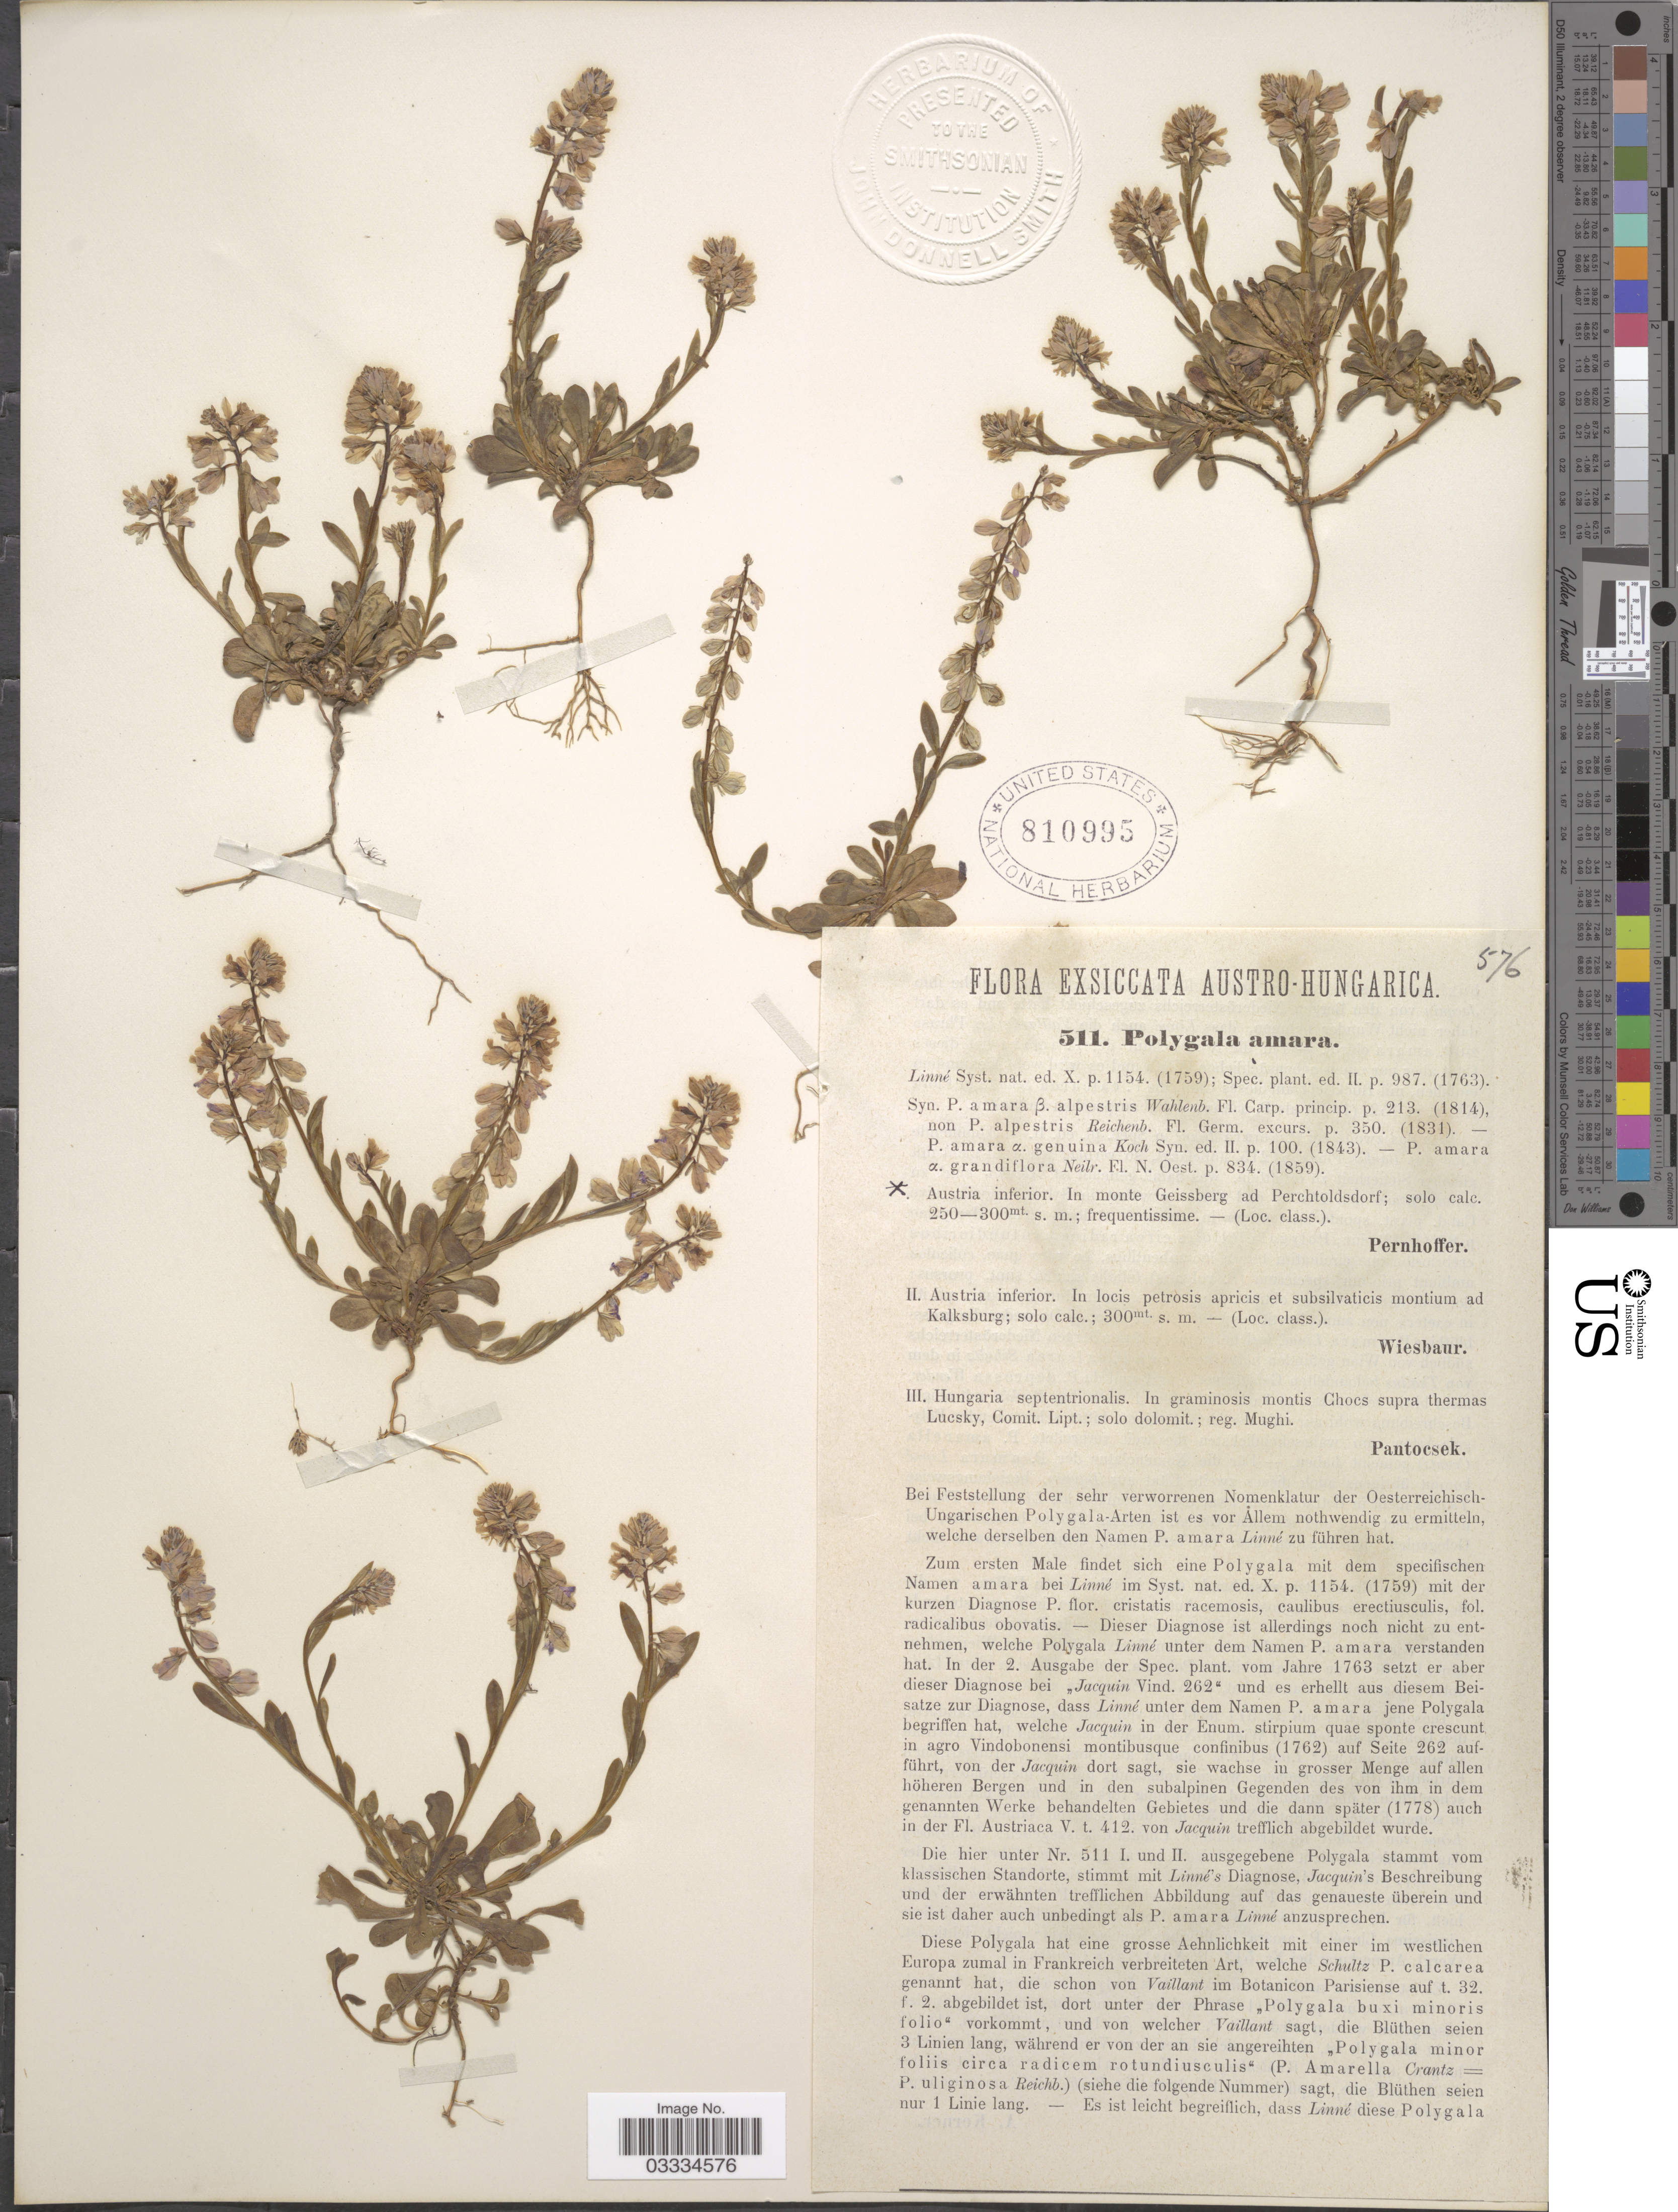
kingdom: Plantae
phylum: Tracheophyta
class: Magnoliopsida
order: Fabales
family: Polygalaceae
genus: Polygala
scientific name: Polygala amara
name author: L.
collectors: Pernhoffer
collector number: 511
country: Austria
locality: Austro-Hungarica. Austria inferior. In monte Geissberg ad Perchtoldsdorf.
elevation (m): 250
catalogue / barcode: US 810995